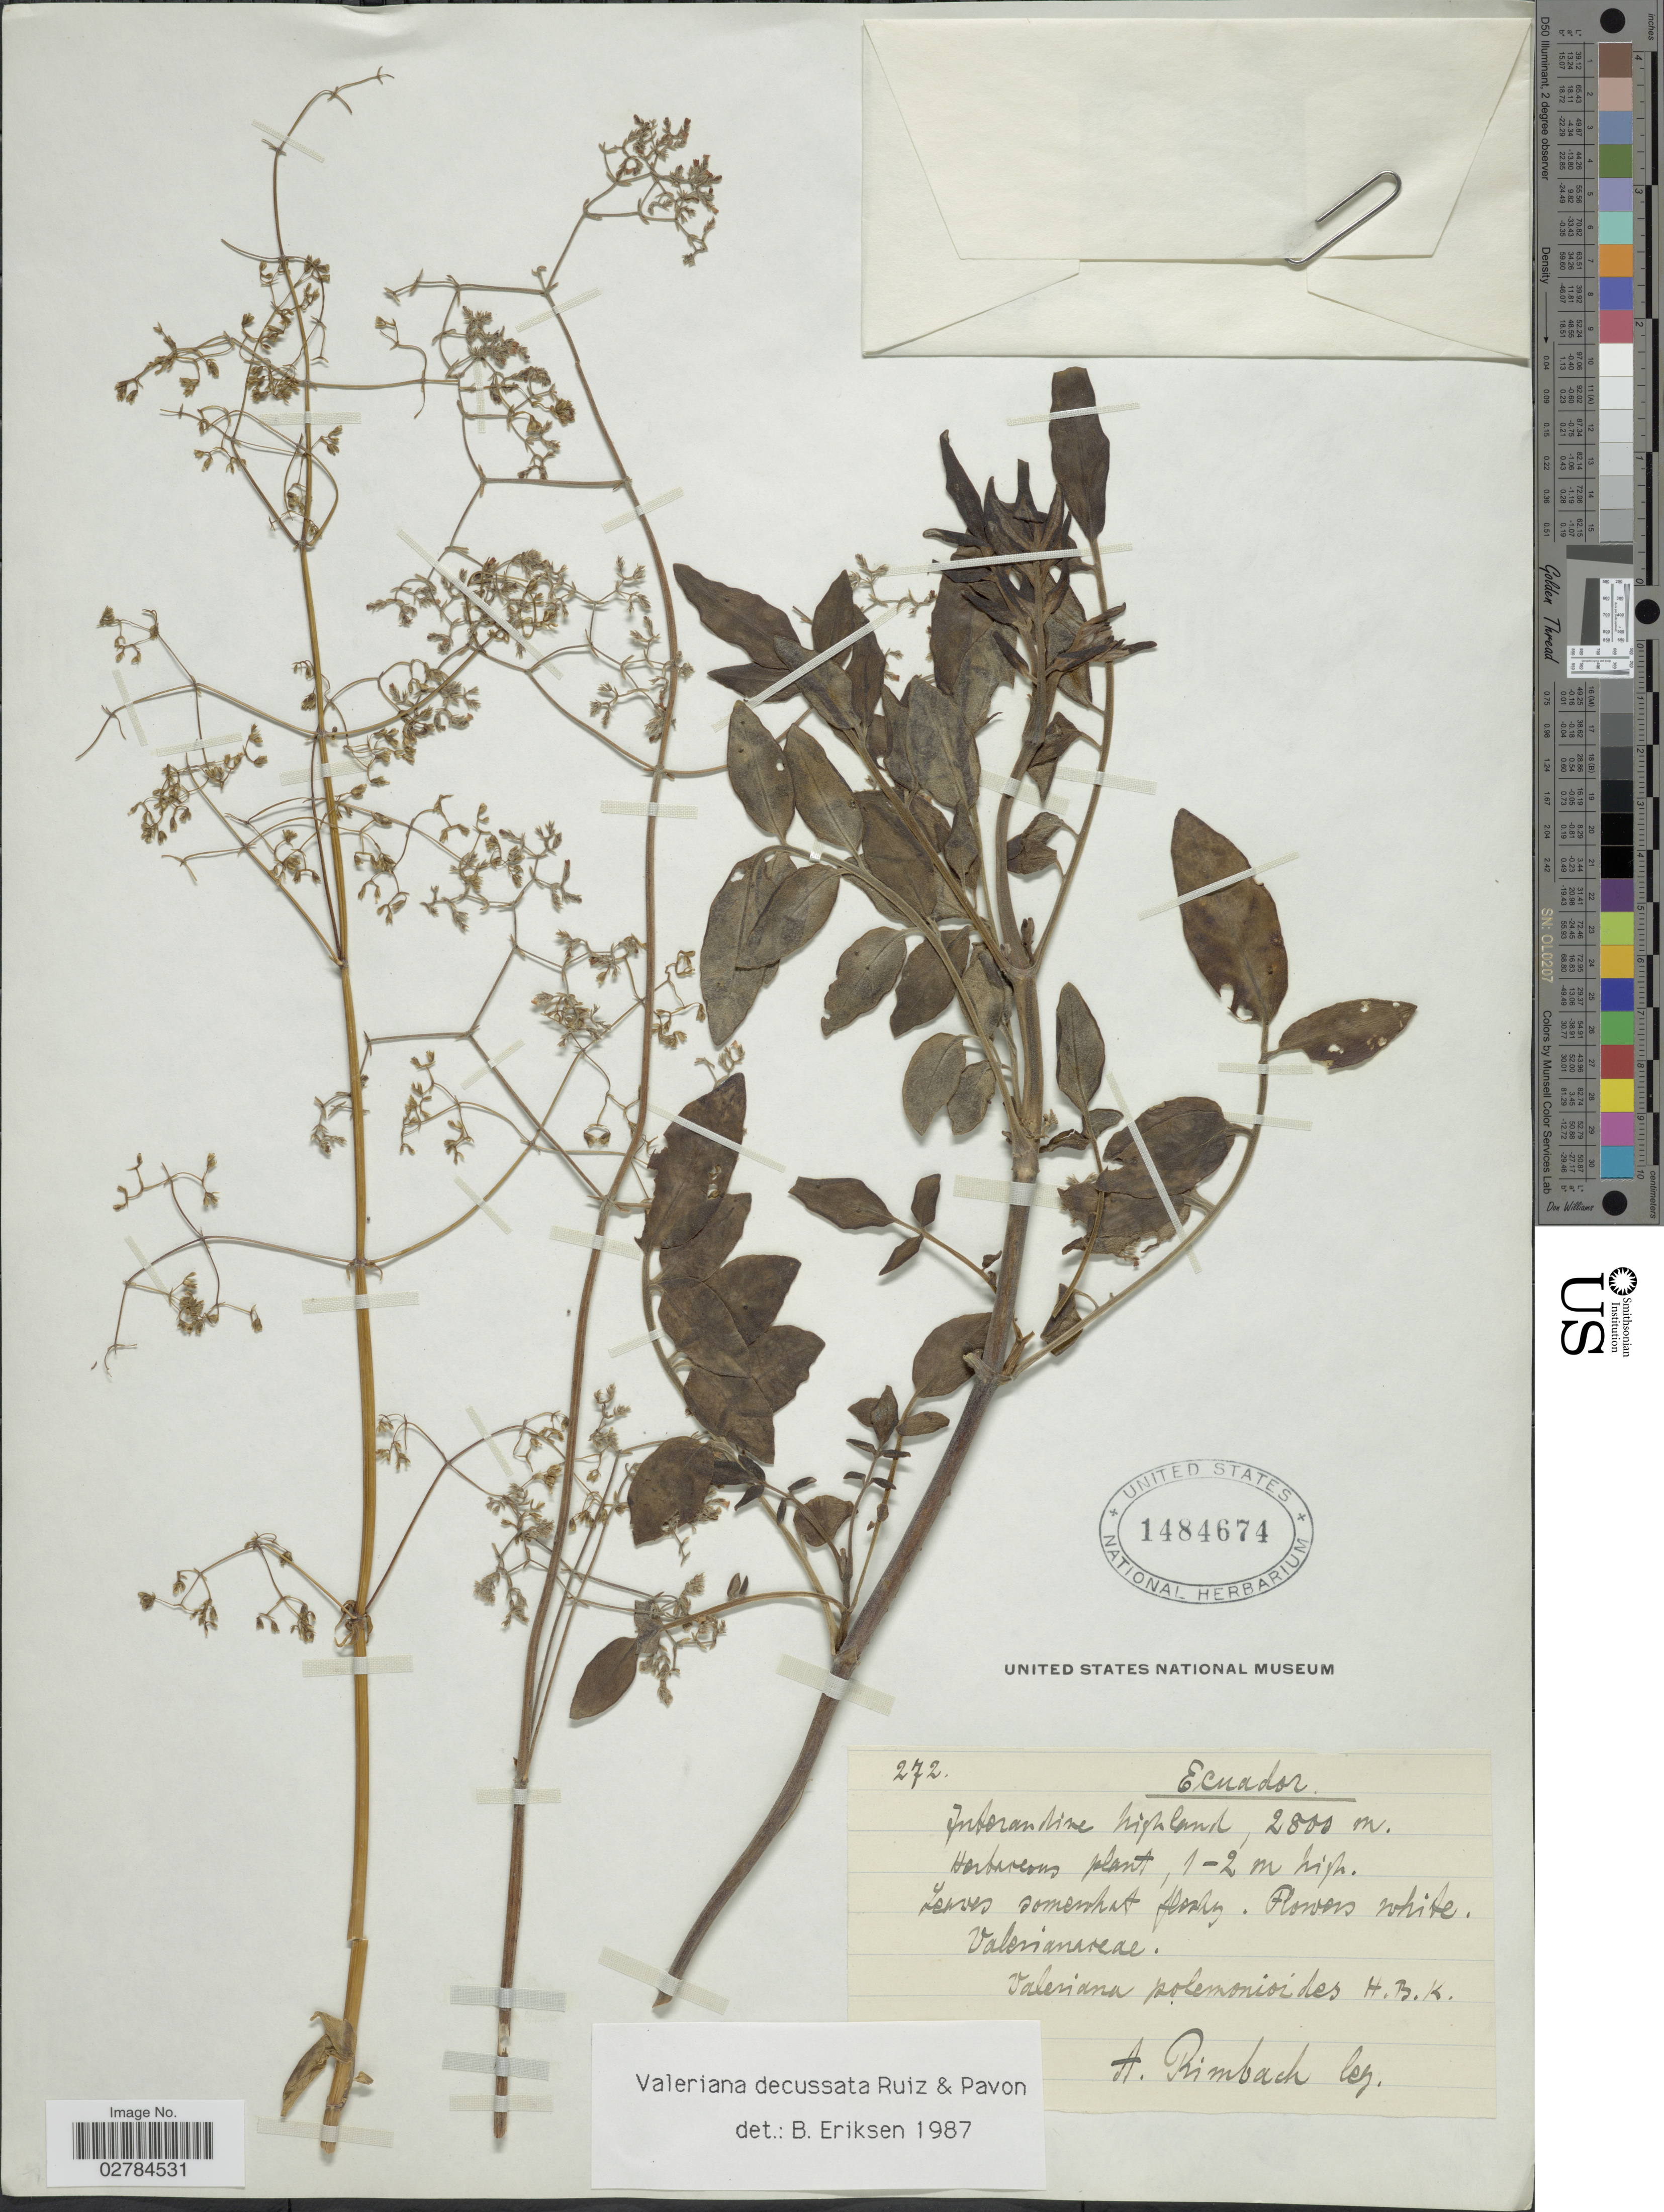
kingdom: Plantae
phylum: Tracheophyta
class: Magnoliopsida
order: Dipsacales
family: Caprifoliaceae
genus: Valeriana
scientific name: Valeriana decussata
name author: Ruiz & Pav.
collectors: A. Rimbach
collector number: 272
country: Ecuador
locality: Interandine highland.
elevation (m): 2800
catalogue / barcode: US 1484674